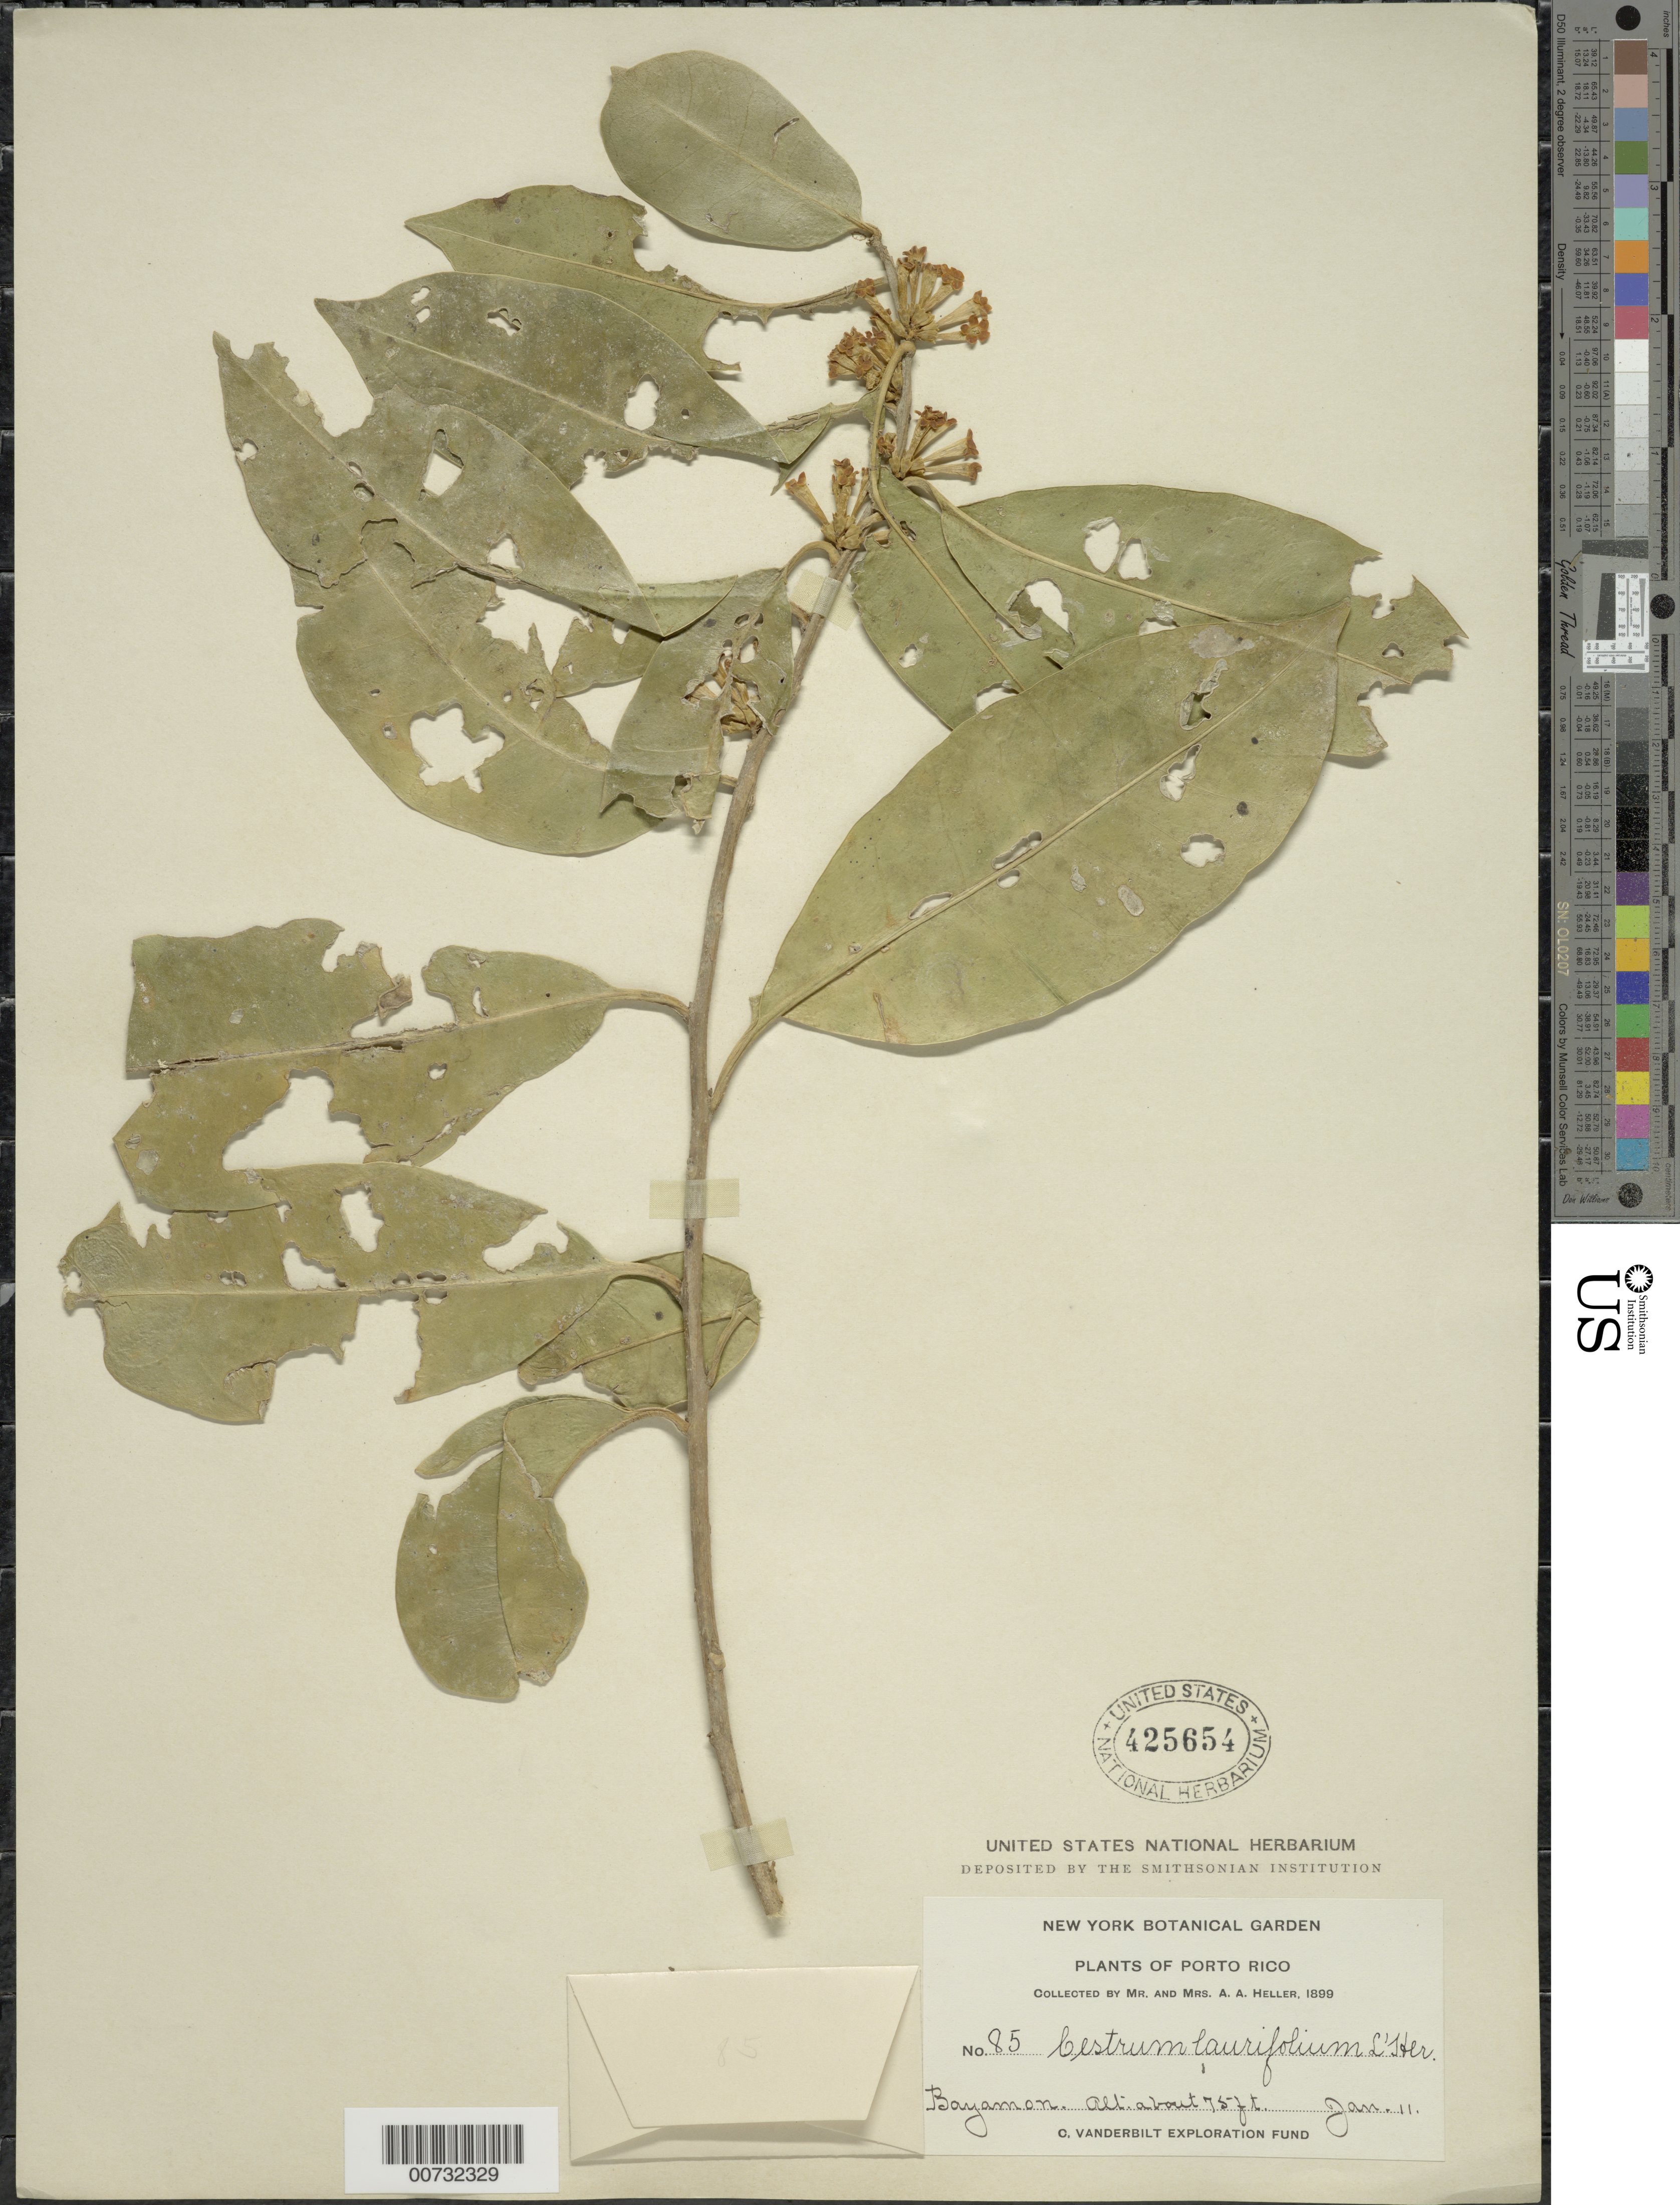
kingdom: Plantae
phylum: Tracheophyta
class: Magnoliopsida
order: Solanales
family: Solanaceae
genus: Cestrum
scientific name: Cestrum macrophyllum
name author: Vent.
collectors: A. A. Heller & E. G. Heller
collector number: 85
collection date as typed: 11 Jan 1899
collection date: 1899-01-11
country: Puerto Rico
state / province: Bayamón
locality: Bayamon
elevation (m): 23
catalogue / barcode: US 425654